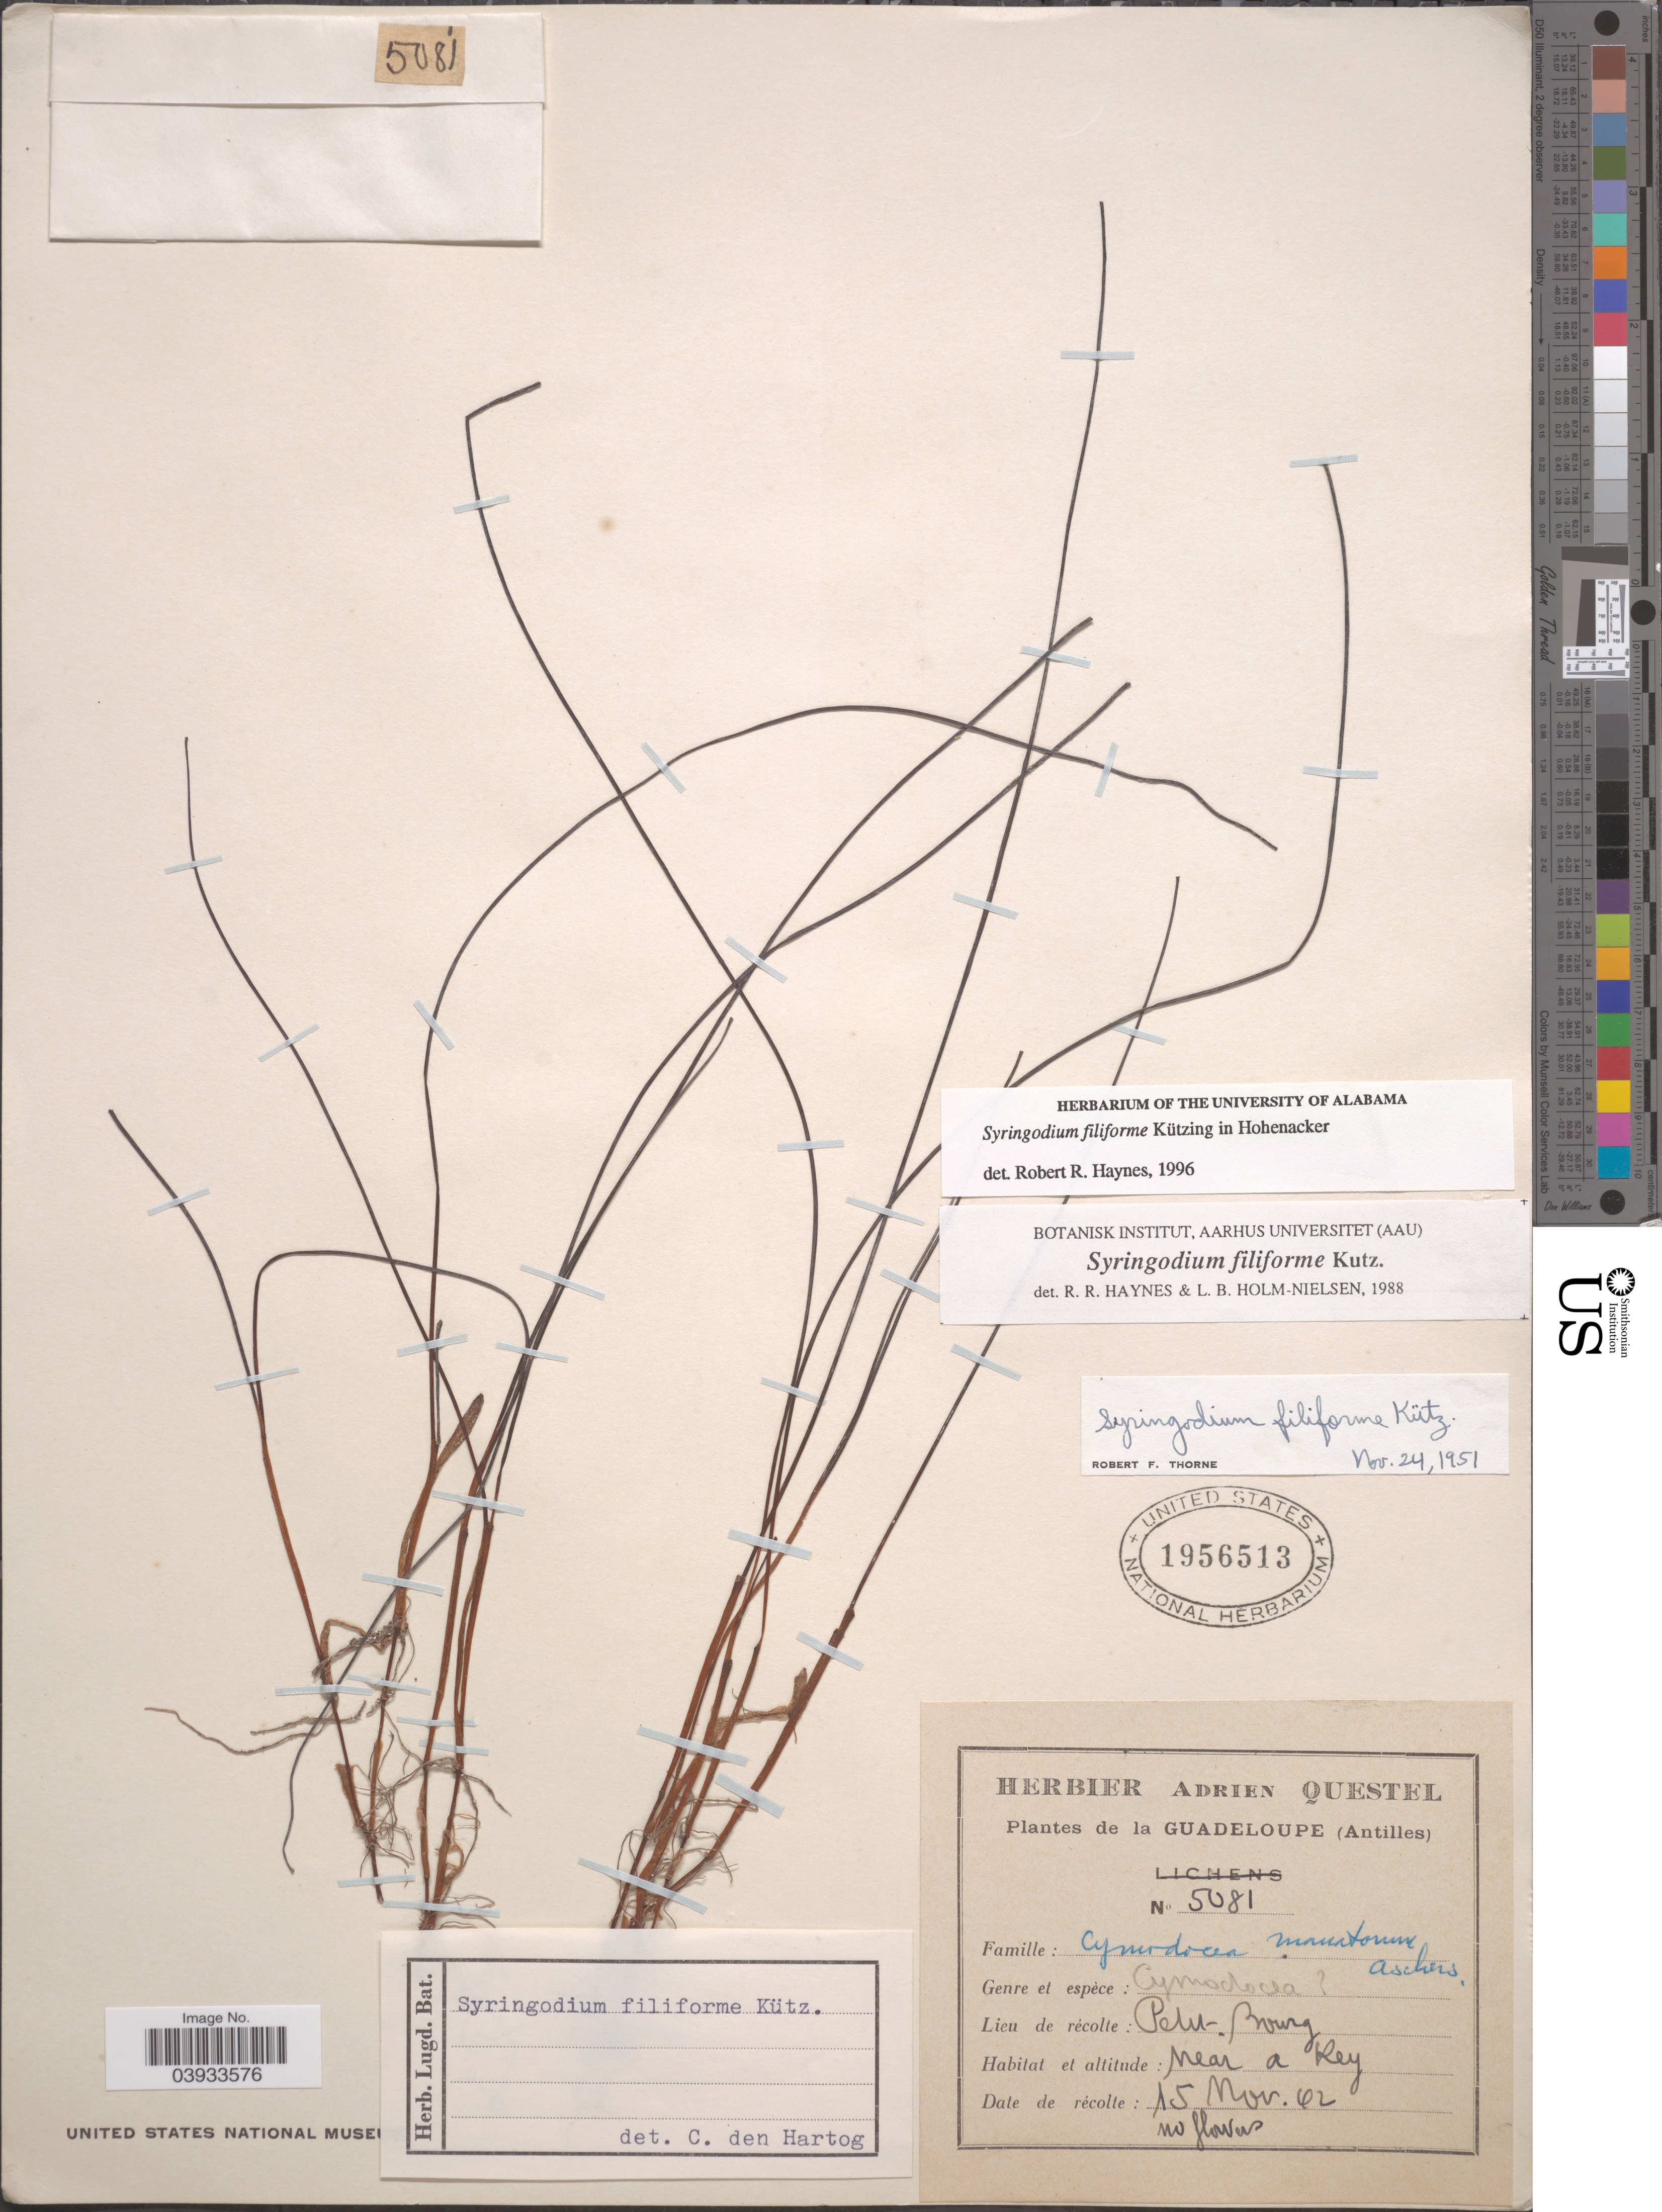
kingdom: Plantae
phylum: Tracheophyta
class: Liliopsida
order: Alismatales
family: Cymodoceaceae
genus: Syringodium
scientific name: Syringodium filiforme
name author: Kütz.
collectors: A. Questel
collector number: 5081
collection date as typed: Transcribed d/m/y: 15/11/42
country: Guadeloupe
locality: (Antilles). Petit-Bourg. Near a Rey.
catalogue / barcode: US 1956513